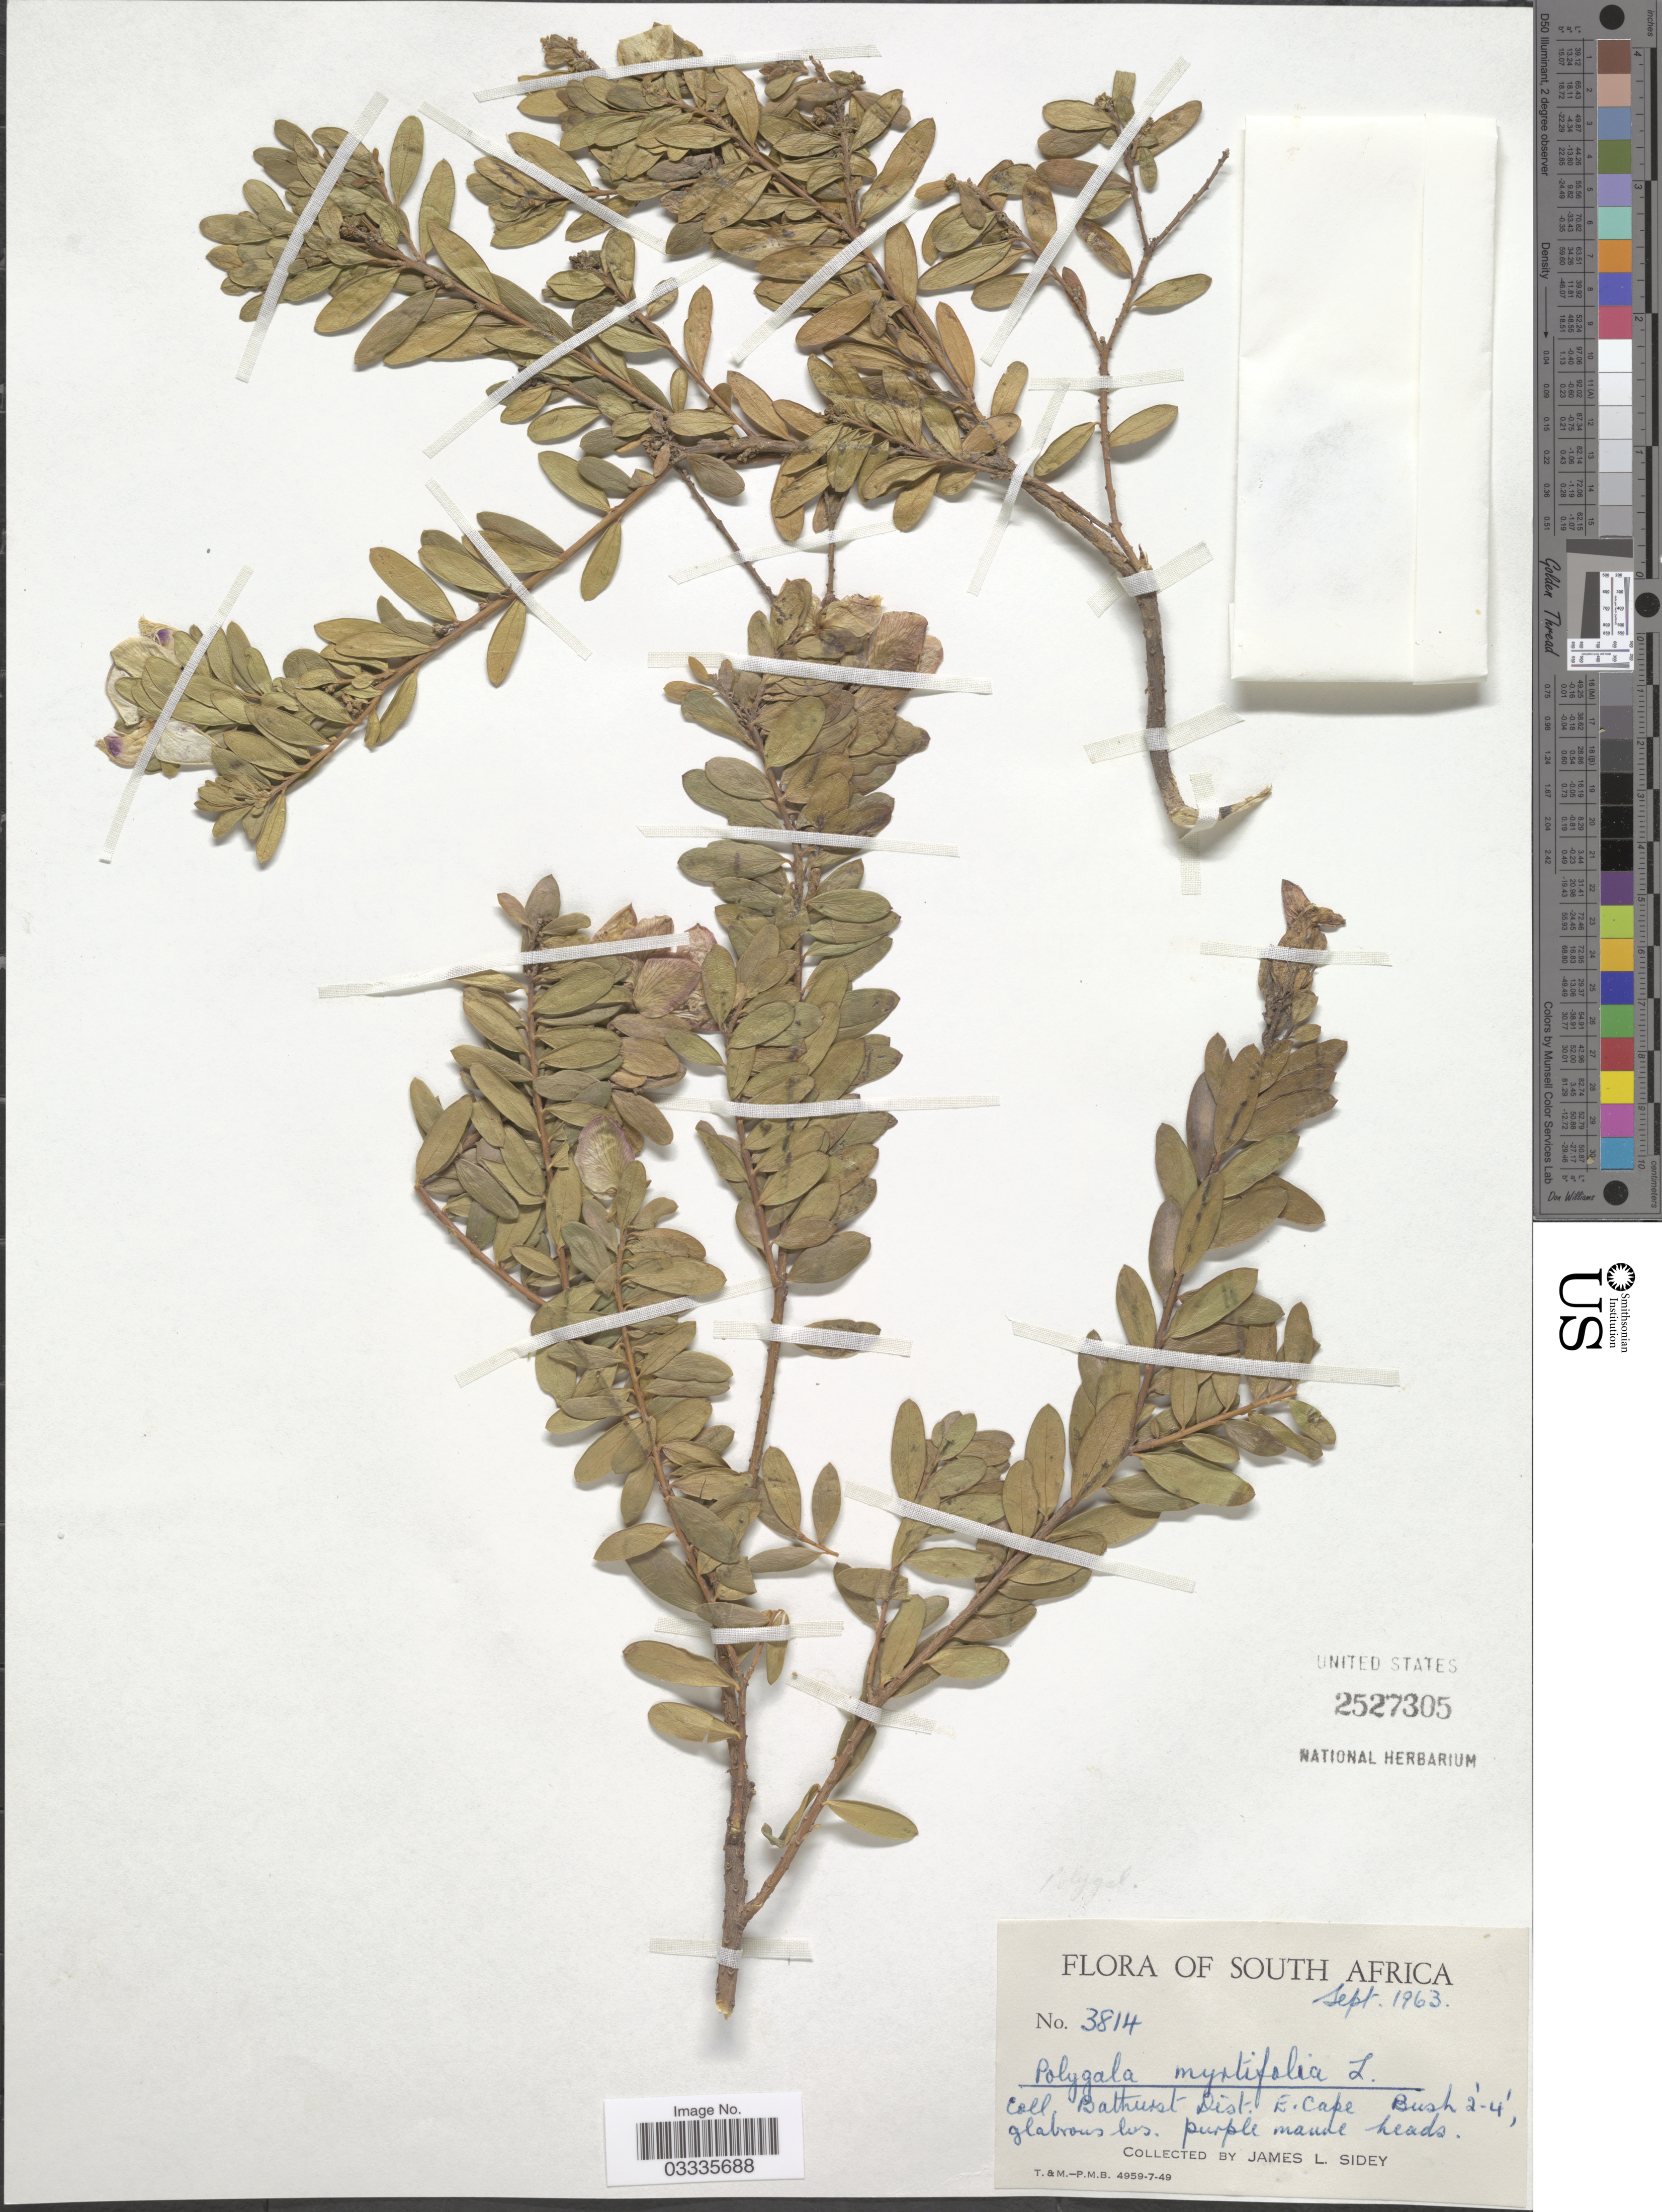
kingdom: Plantae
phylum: Tracheophyta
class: Magnoliopsida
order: Fabales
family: Polygalaceae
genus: Polygala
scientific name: Polygala myrtifolia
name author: L.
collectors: J. L. Sidey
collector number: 3814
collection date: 1963-09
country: South Africa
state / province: Eastern Cape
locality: Bathurst Dist. E. Cape.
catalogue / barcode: US 2527305